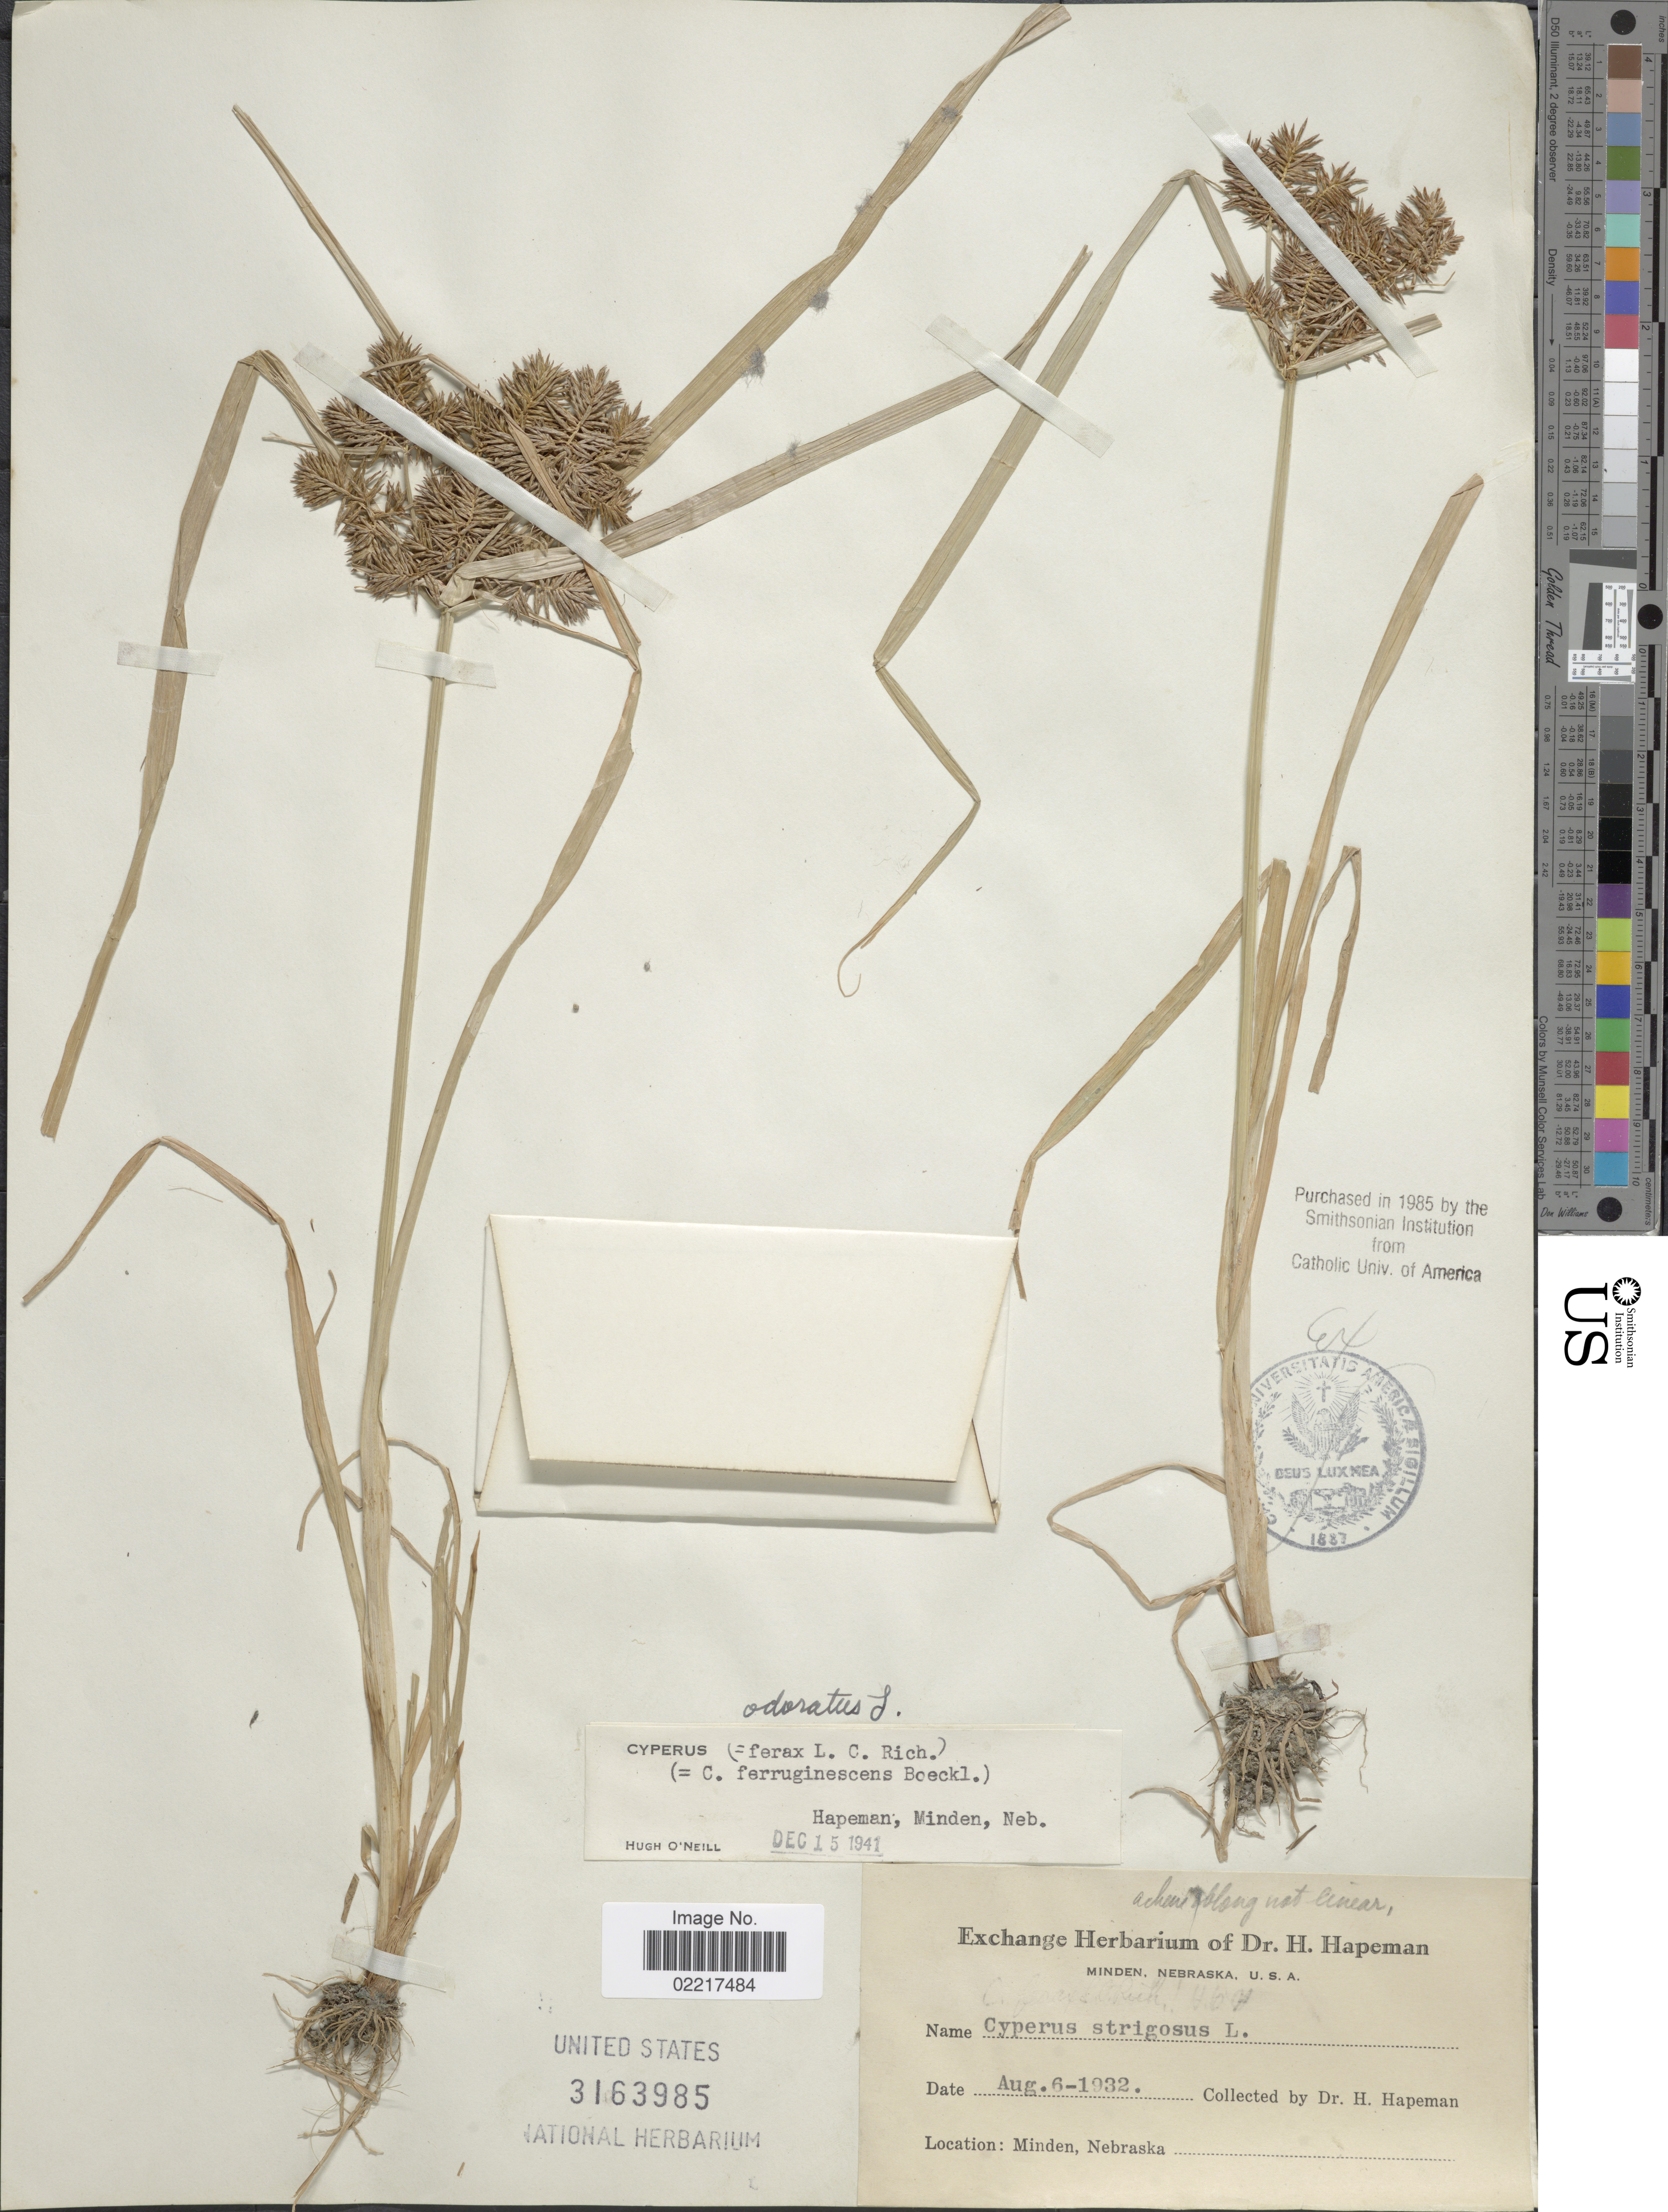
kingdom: Plantae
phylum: Tracheophyta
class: Liliopsida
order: Poales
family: Cyperaceae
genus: Cyperus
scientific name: Cyperus odoratus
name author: L.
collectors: H. Hapeman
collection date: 1932-08-06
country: United States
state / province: Nebraska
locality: Minden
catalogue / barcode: US 3163985